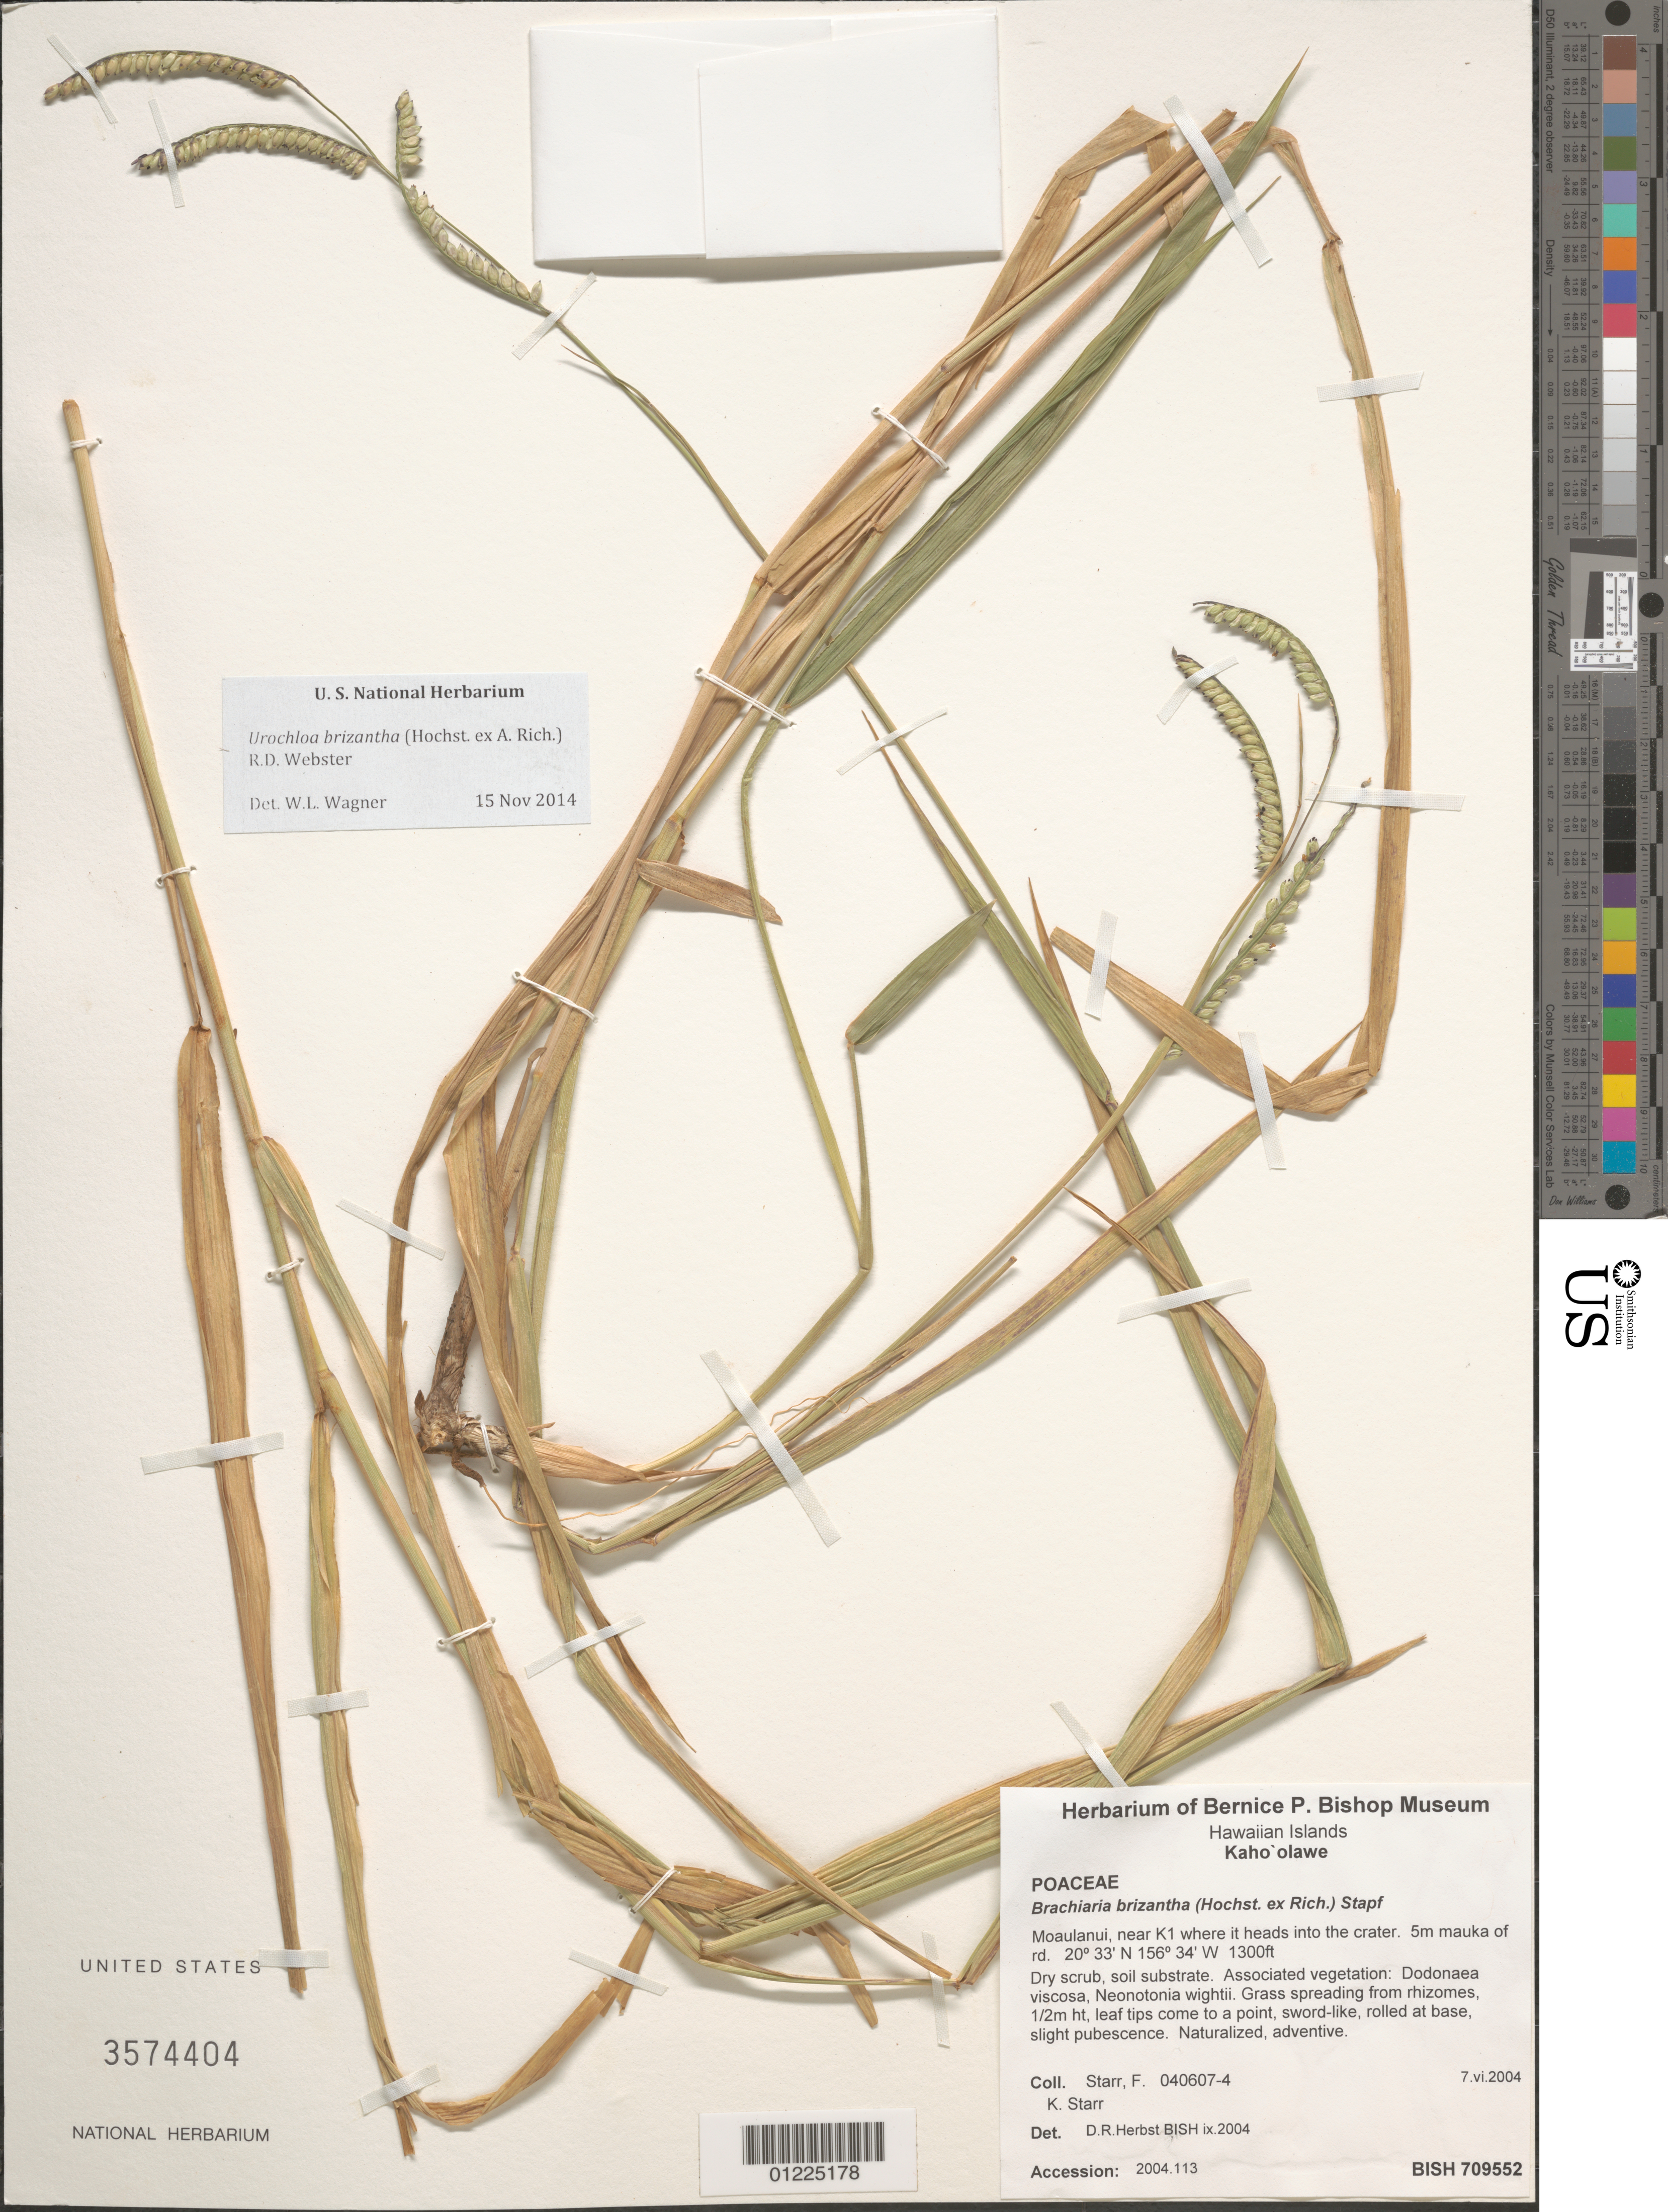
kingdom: Plantae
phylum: Tracheophyta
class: Liliopsida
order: Poales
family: Poaceae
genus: Urochloa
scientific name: Urochloa eminii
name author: (Mez) Davidse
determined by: Wagner, W. L., (BOT), Smithsonian Institution - National Museum of Natural History (UNITED STATES)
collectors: F. Starr & K. Starr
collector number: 040607-4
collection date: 2004-06-07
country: United States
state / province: Hawaii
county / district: Maui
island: Kaho'olawe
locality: Moaulanui, near K1 where it heads into the crater.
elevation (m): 396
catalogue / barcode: US 3574404